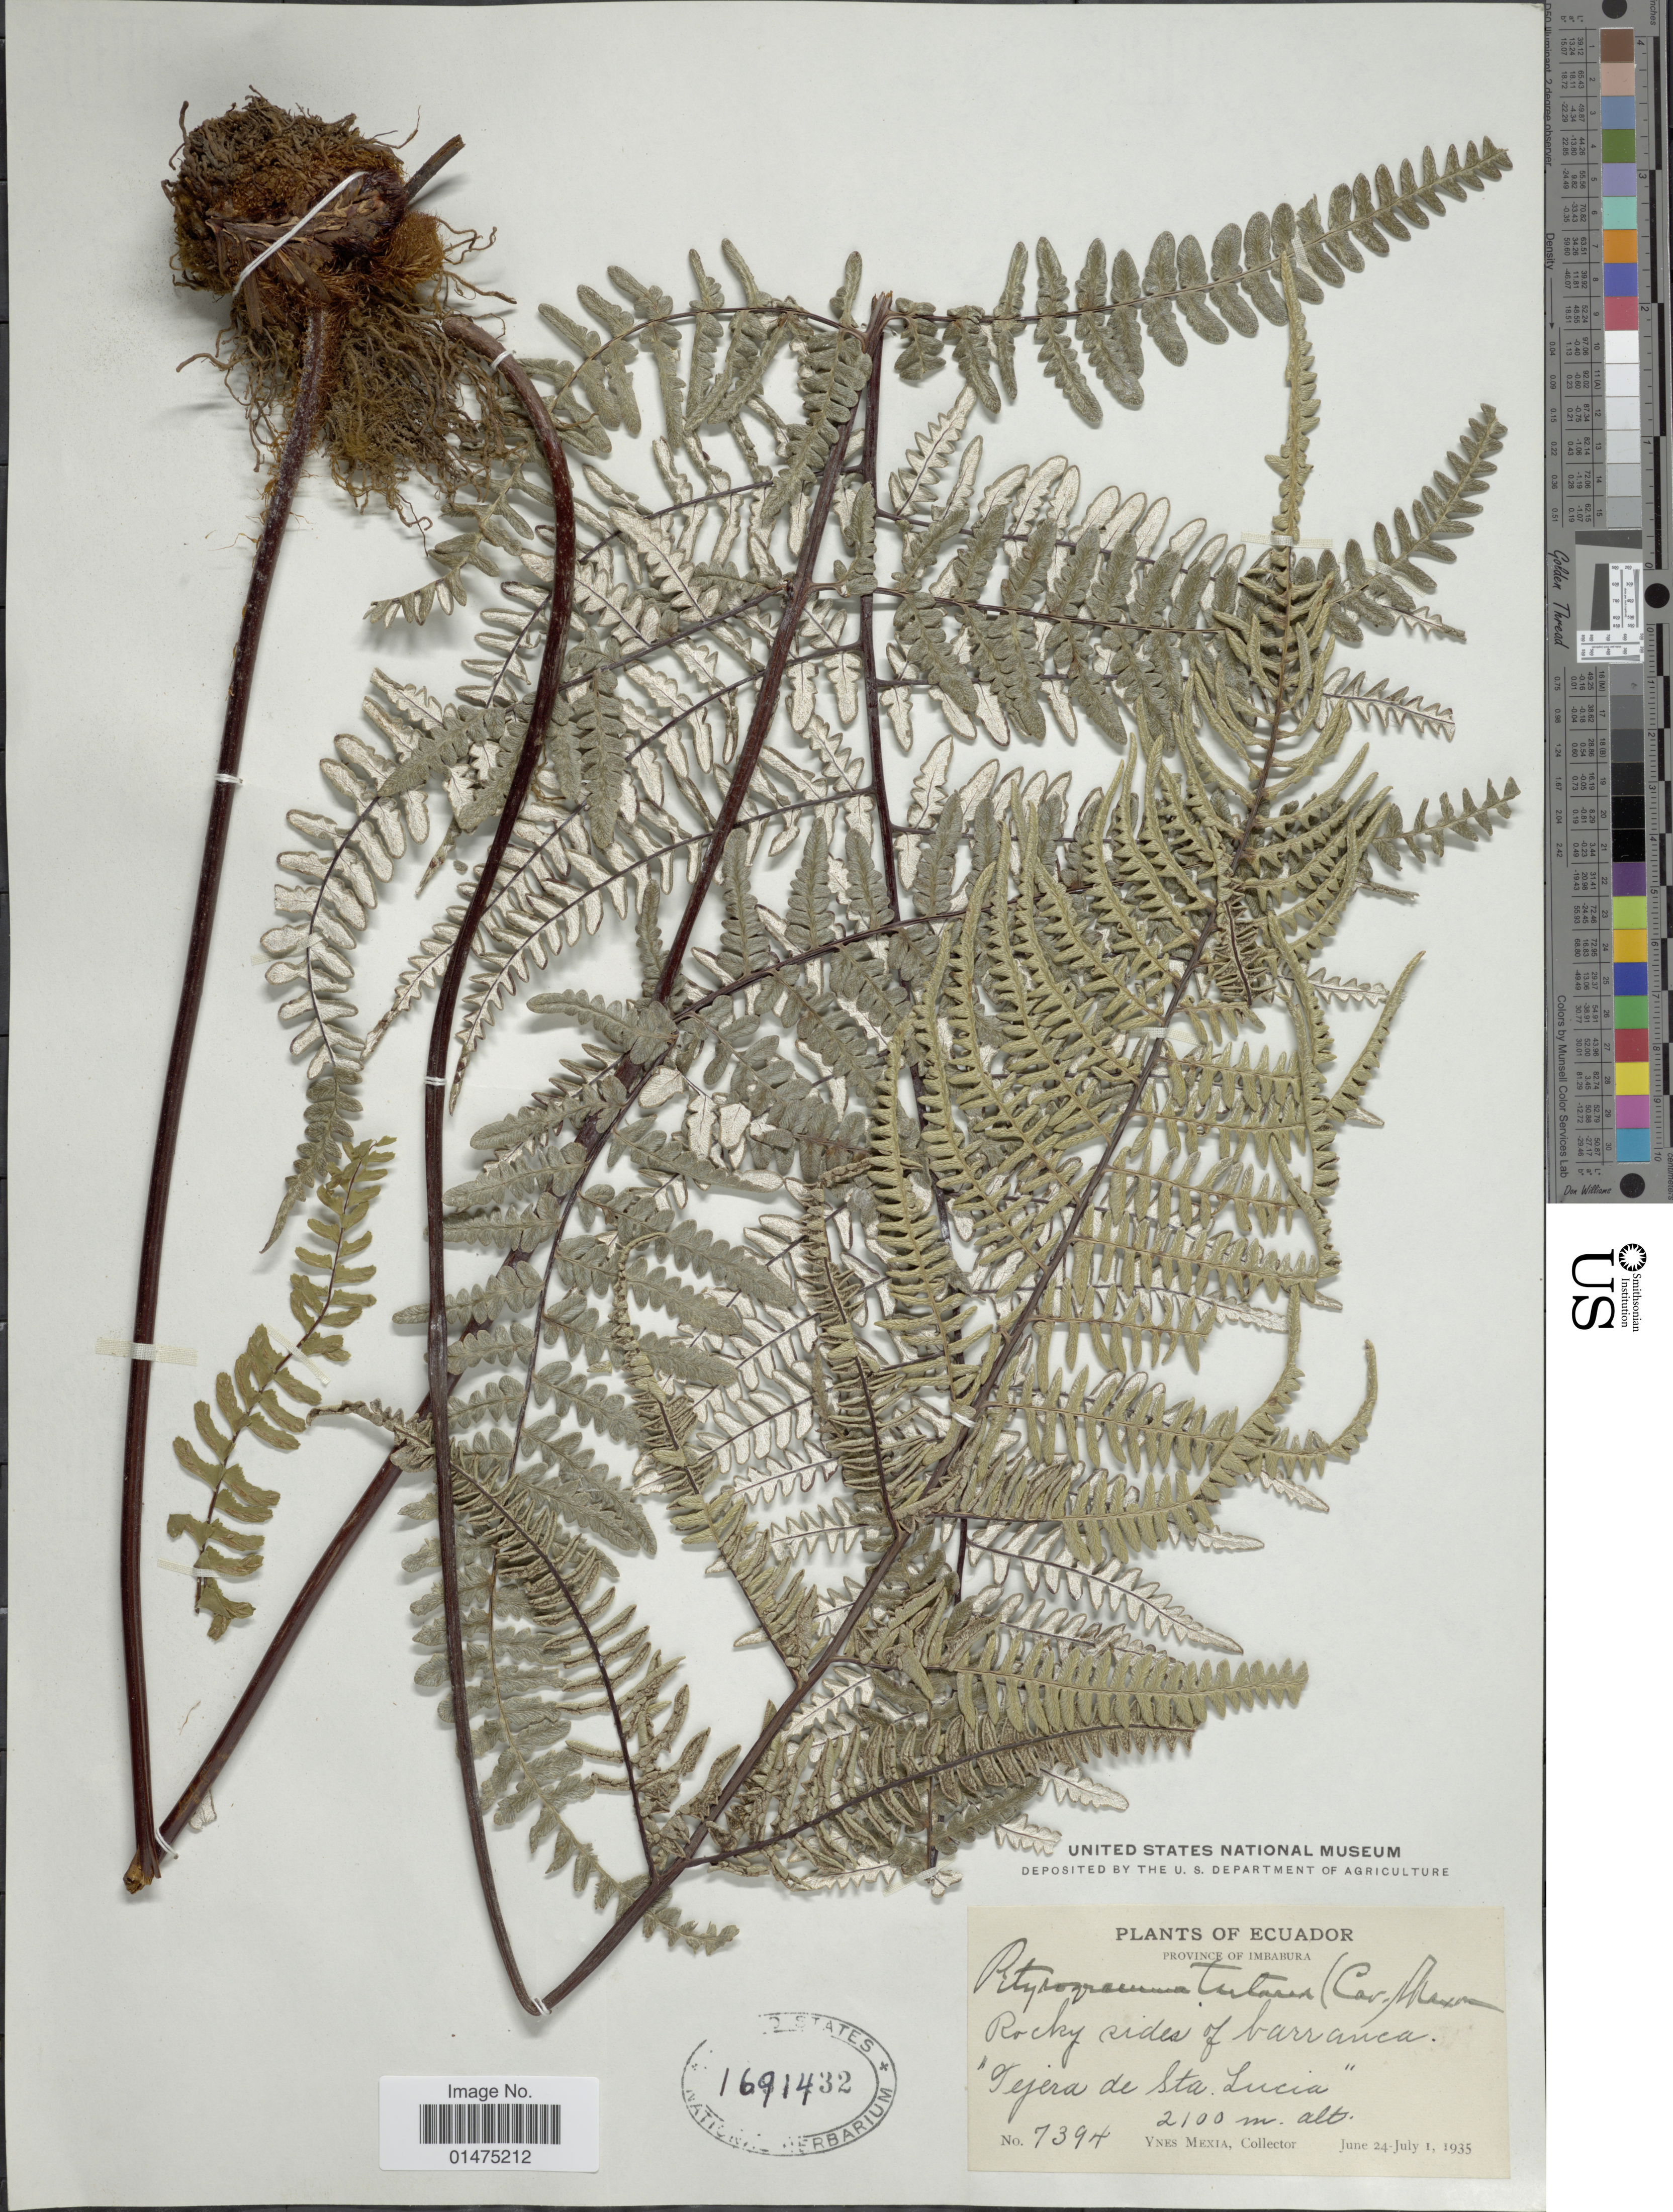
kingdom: Plantae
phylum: Tracheophyta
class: Polypodiopsida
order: Polypodiales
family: Pteridaceae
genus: Pityrogramma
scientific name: Pityrogramma tartarea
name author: (Cav.) Maxon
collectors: Y. Mexia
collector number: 7394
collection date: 1935-06-24/1935-07-01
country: Ecuador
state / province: Imbabura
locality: Tejera de Sta, Lucia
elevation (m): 2100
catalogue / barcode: US 1691432